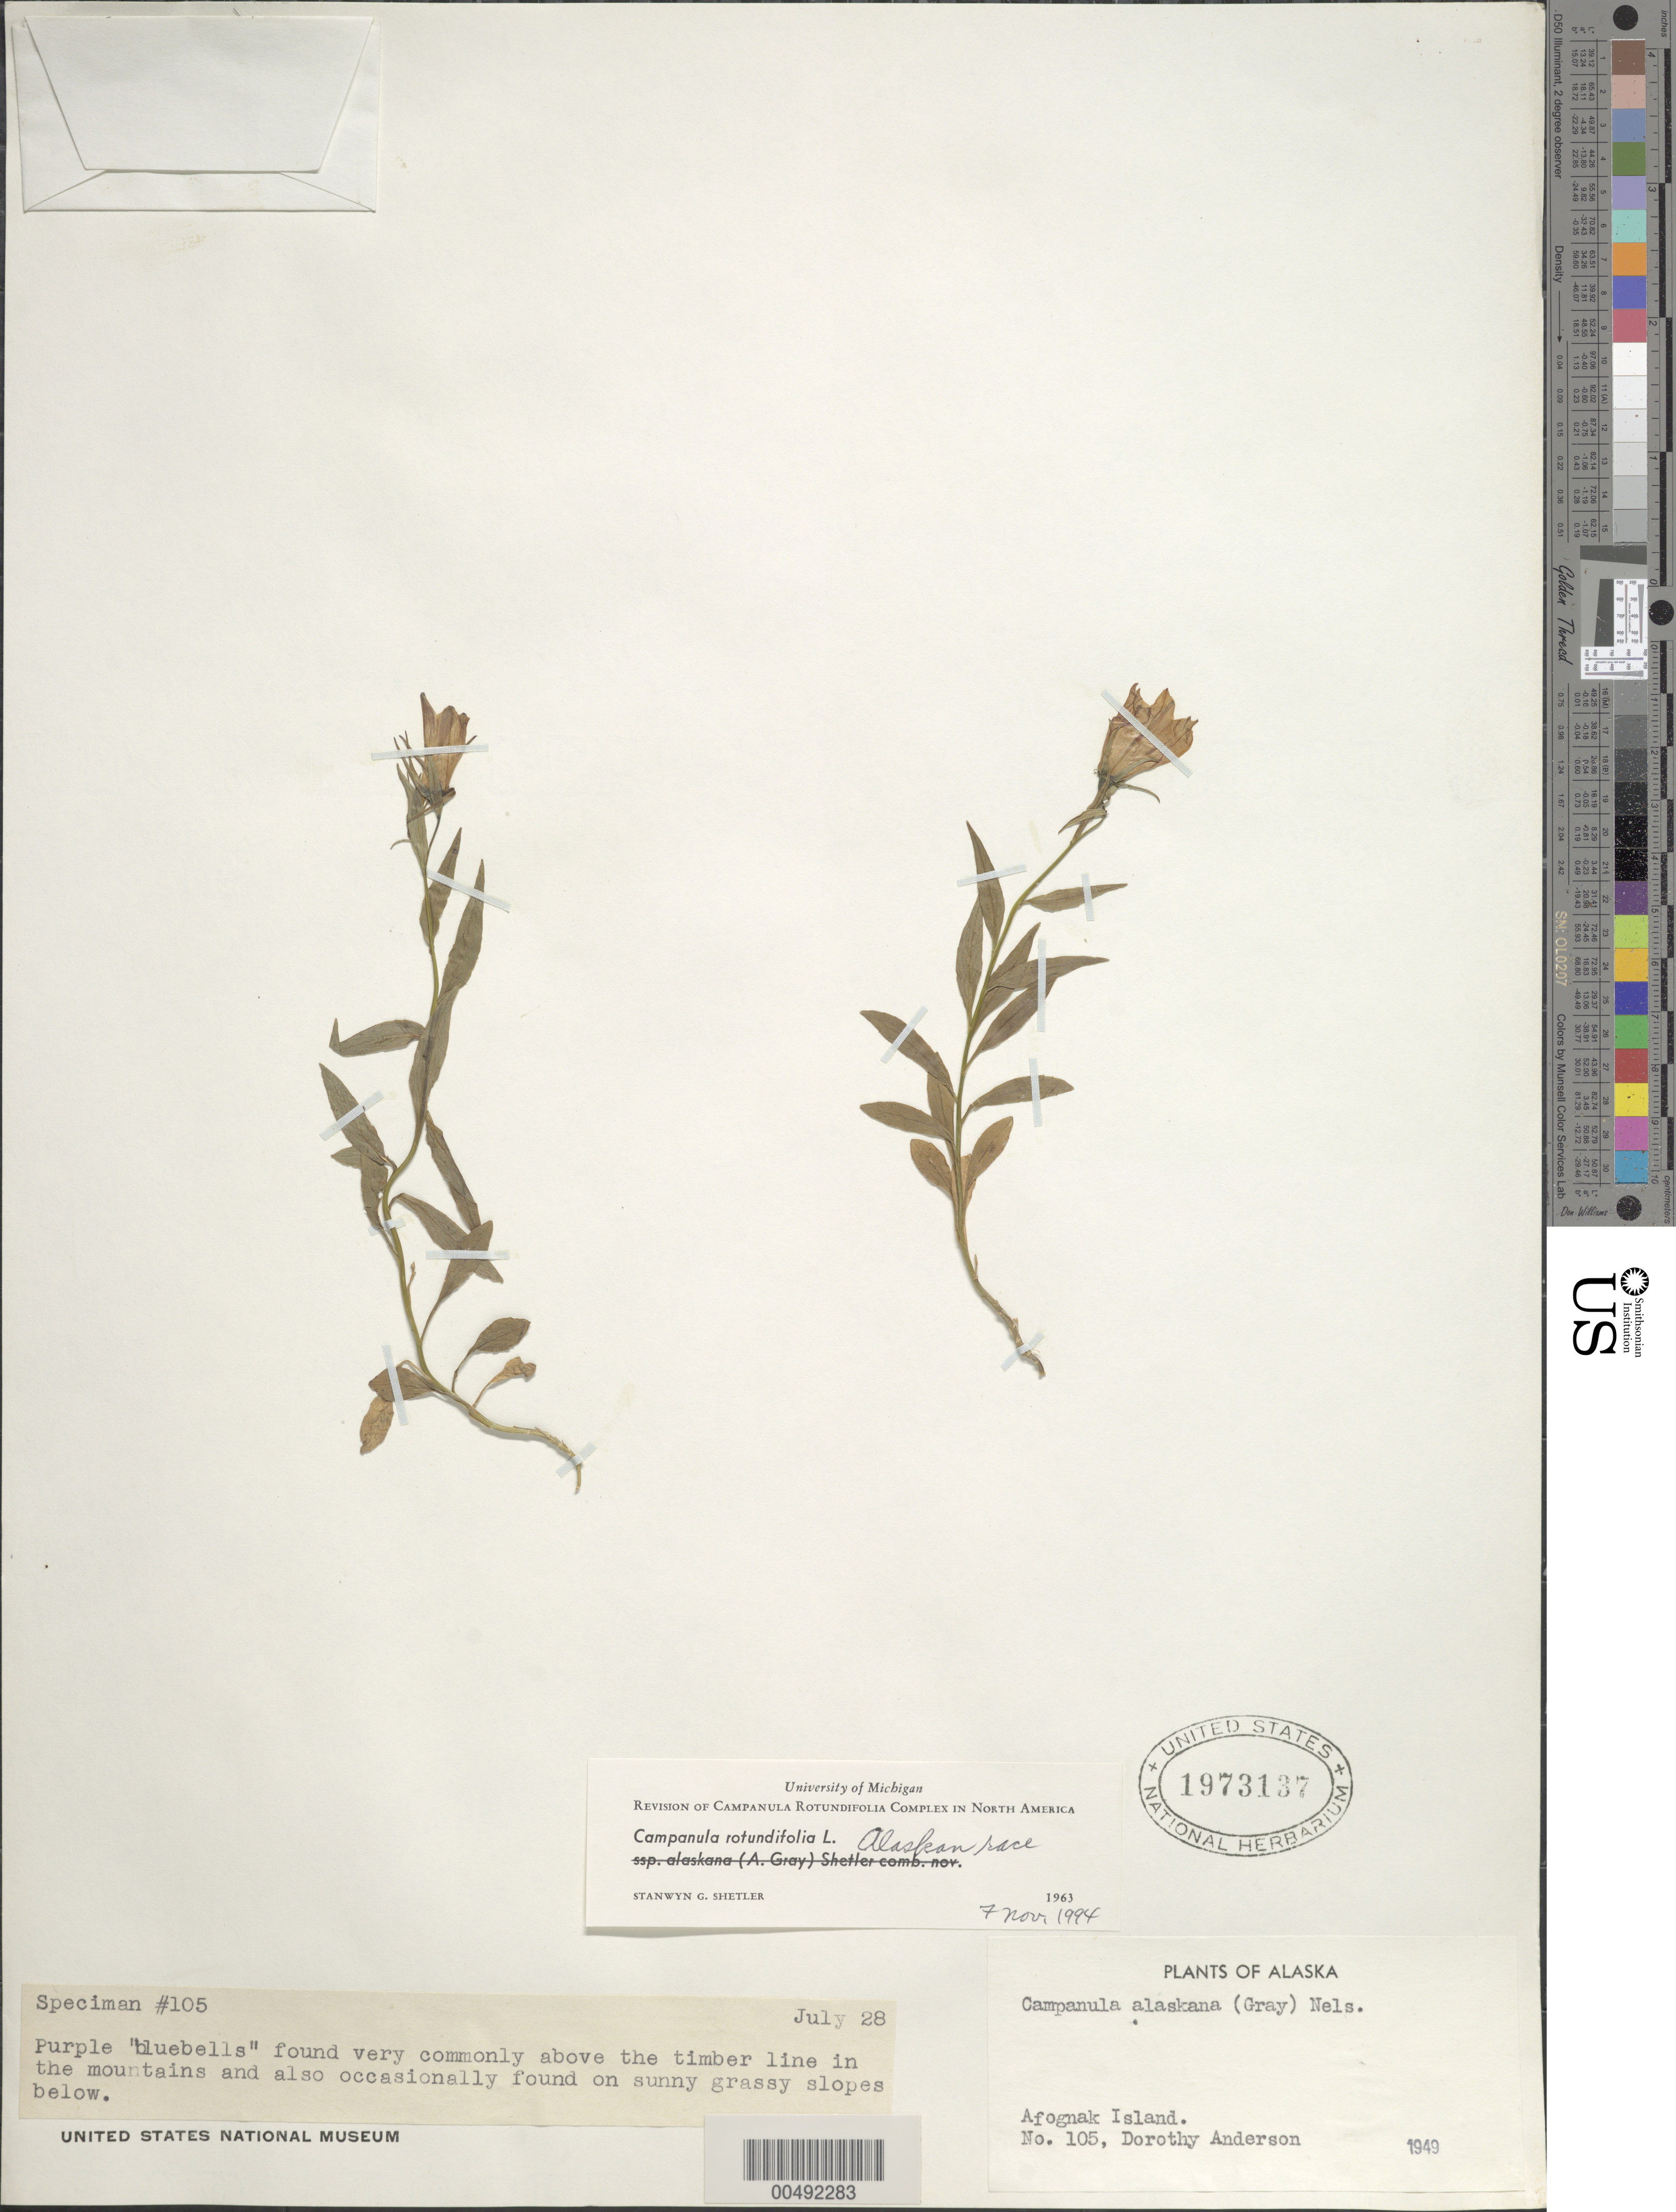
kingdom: Plantae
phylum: Tracheophyta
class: Magnoliopsida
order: Asterales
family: Campanulaceae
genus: Campanula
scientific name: Campanula rotundifolia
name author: L.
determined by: Shetler, Stanwyn G., (US), NMNH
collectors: D. Anderson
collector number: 105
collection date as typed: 28 Jul 1949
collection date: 1949-07-28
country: United States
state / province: Alaska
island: Afognak Island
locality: Afognak Island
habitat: purple "bluebells" found very commonly above the timber line in the mountains; occasional on sunny grassy slopes below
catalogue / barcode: US 1973137